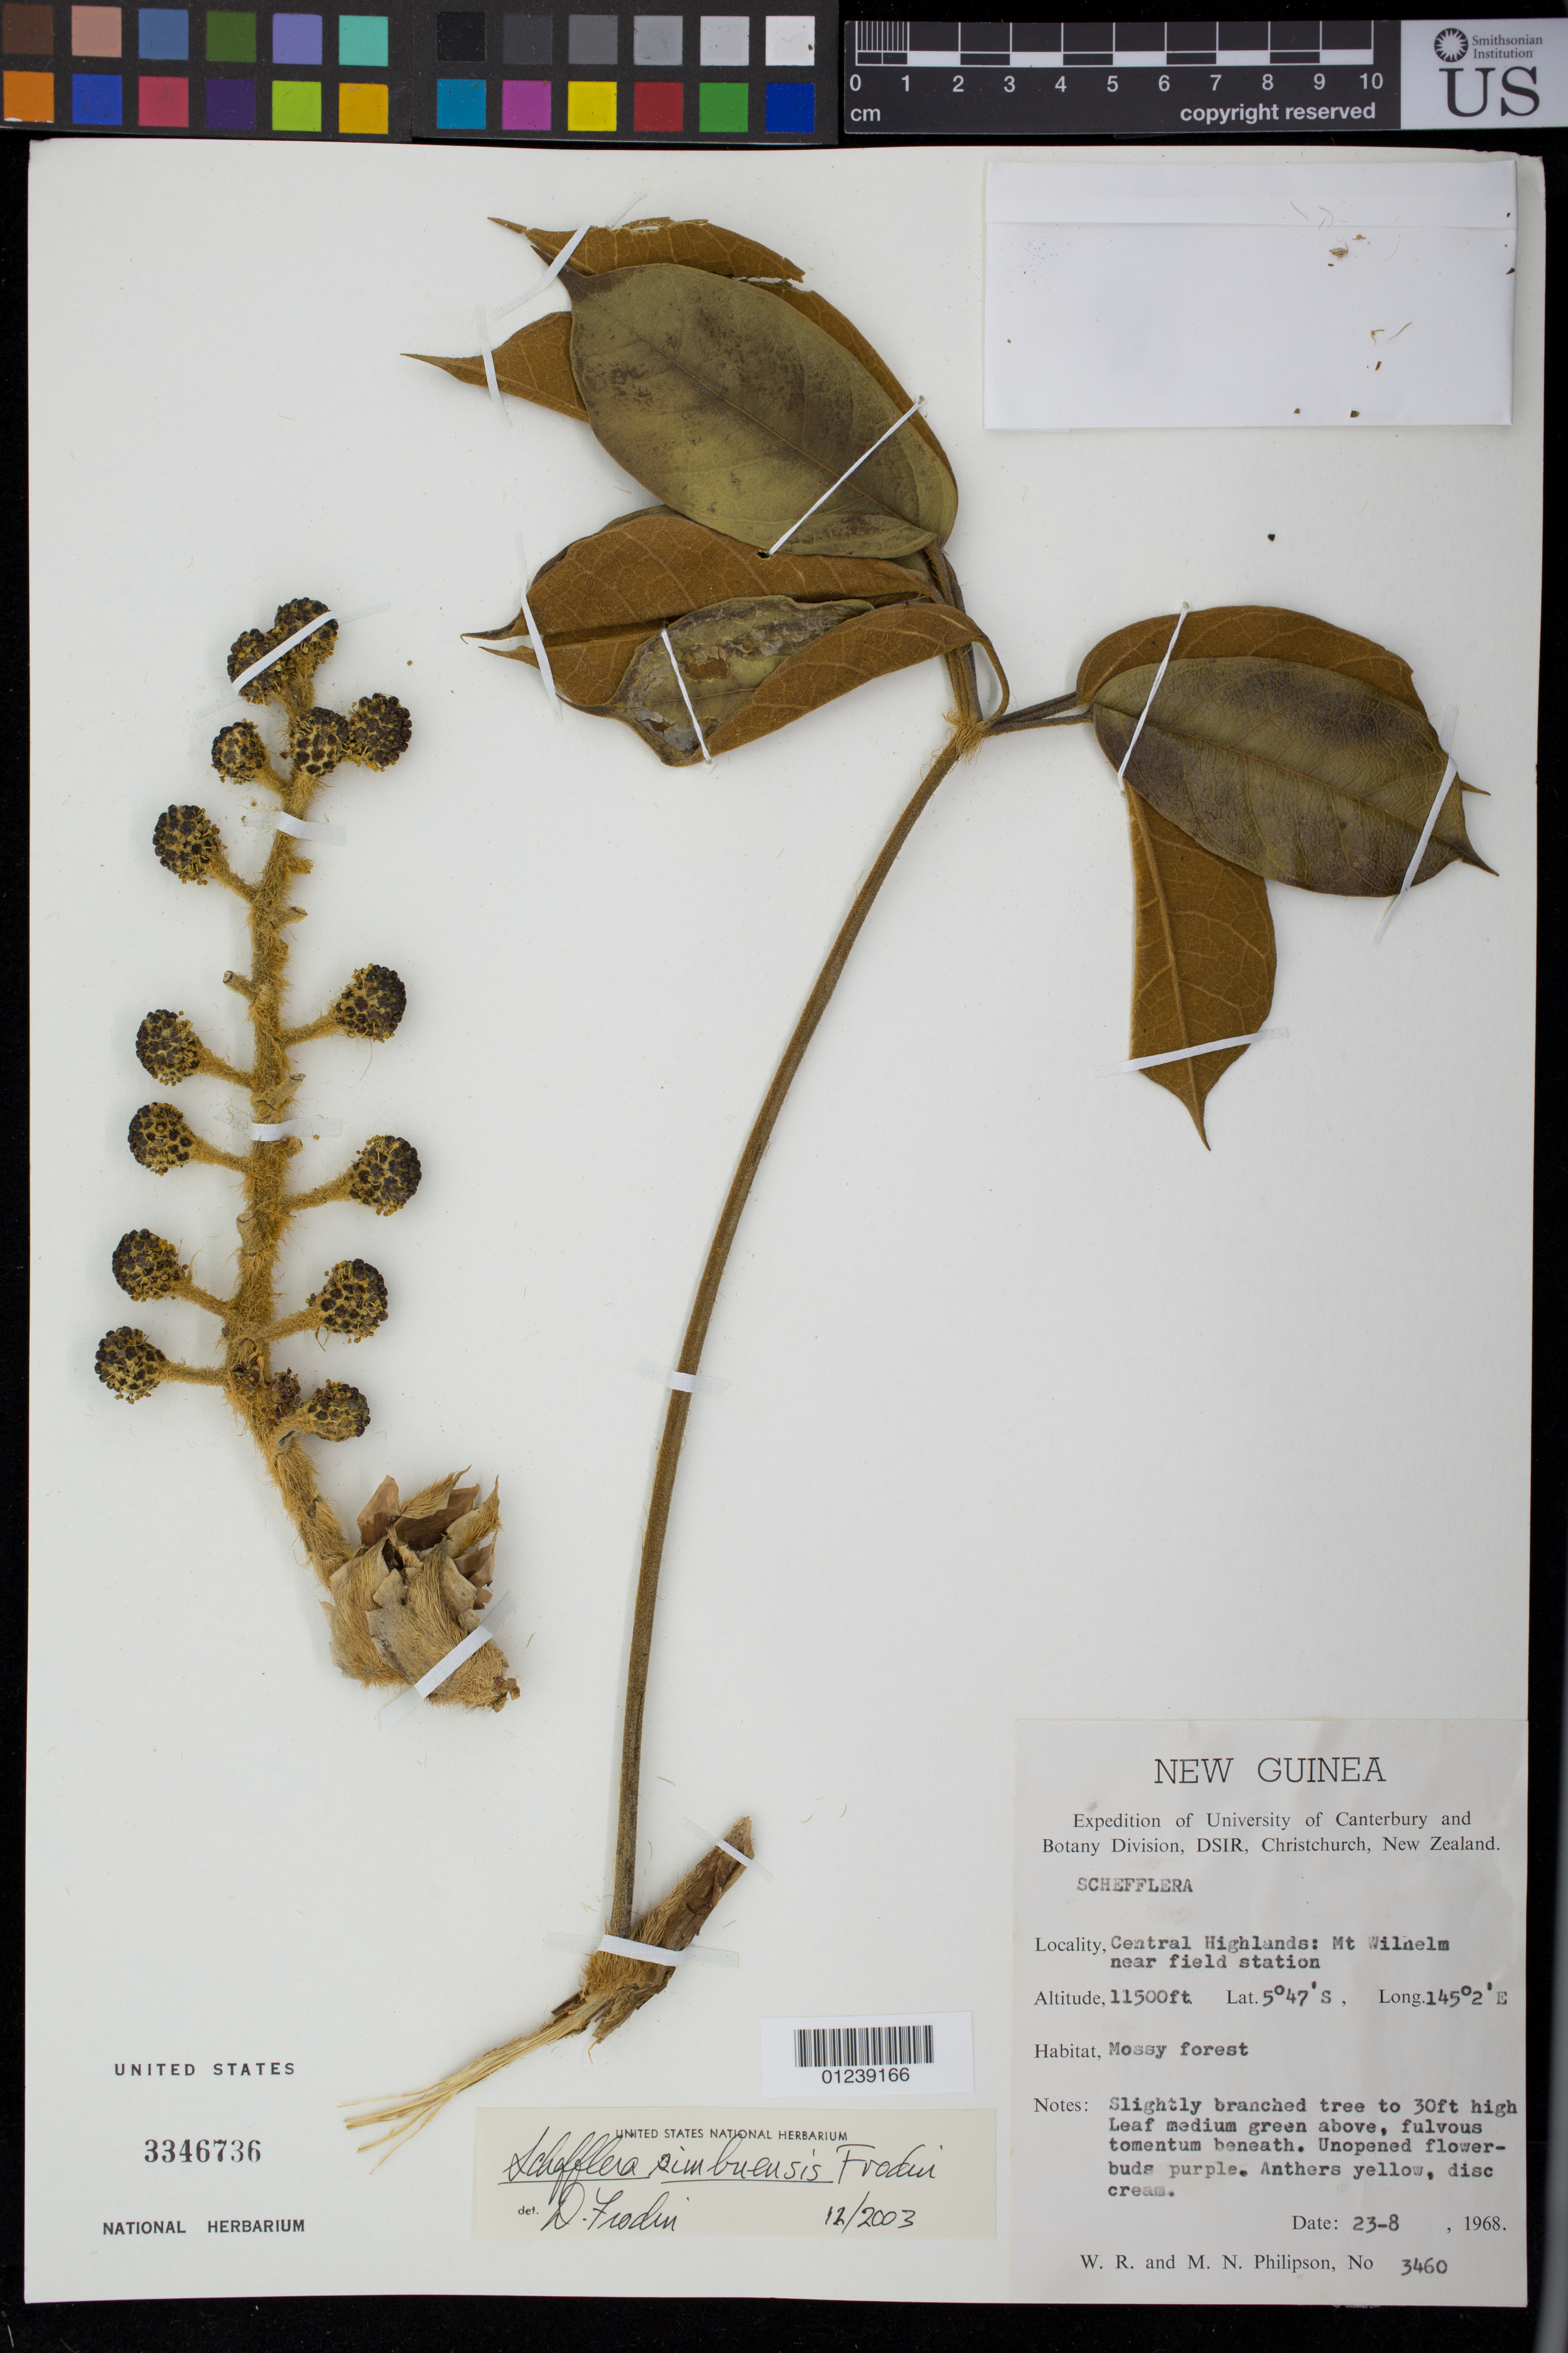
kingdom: Plantae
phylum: Tracheophyta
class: Magnoliopsida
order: Apiales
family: Araliaceae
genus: Heptapleurum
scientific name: Heptapleurum simbuense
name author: (Frodin) G. M. Plunkett & Lowry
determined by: Wagner, W. L., (BOT), Smithsonian Institution - National Museum of Natural History (UNITED STATES)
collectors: W. R. Philipson & M. Philipson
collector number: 3460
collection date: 1968-08-23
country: Papua New Guinea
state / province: Chimbu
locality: Central Highlands: Mt. Wilhelm near field station.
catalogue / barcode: US 3346736